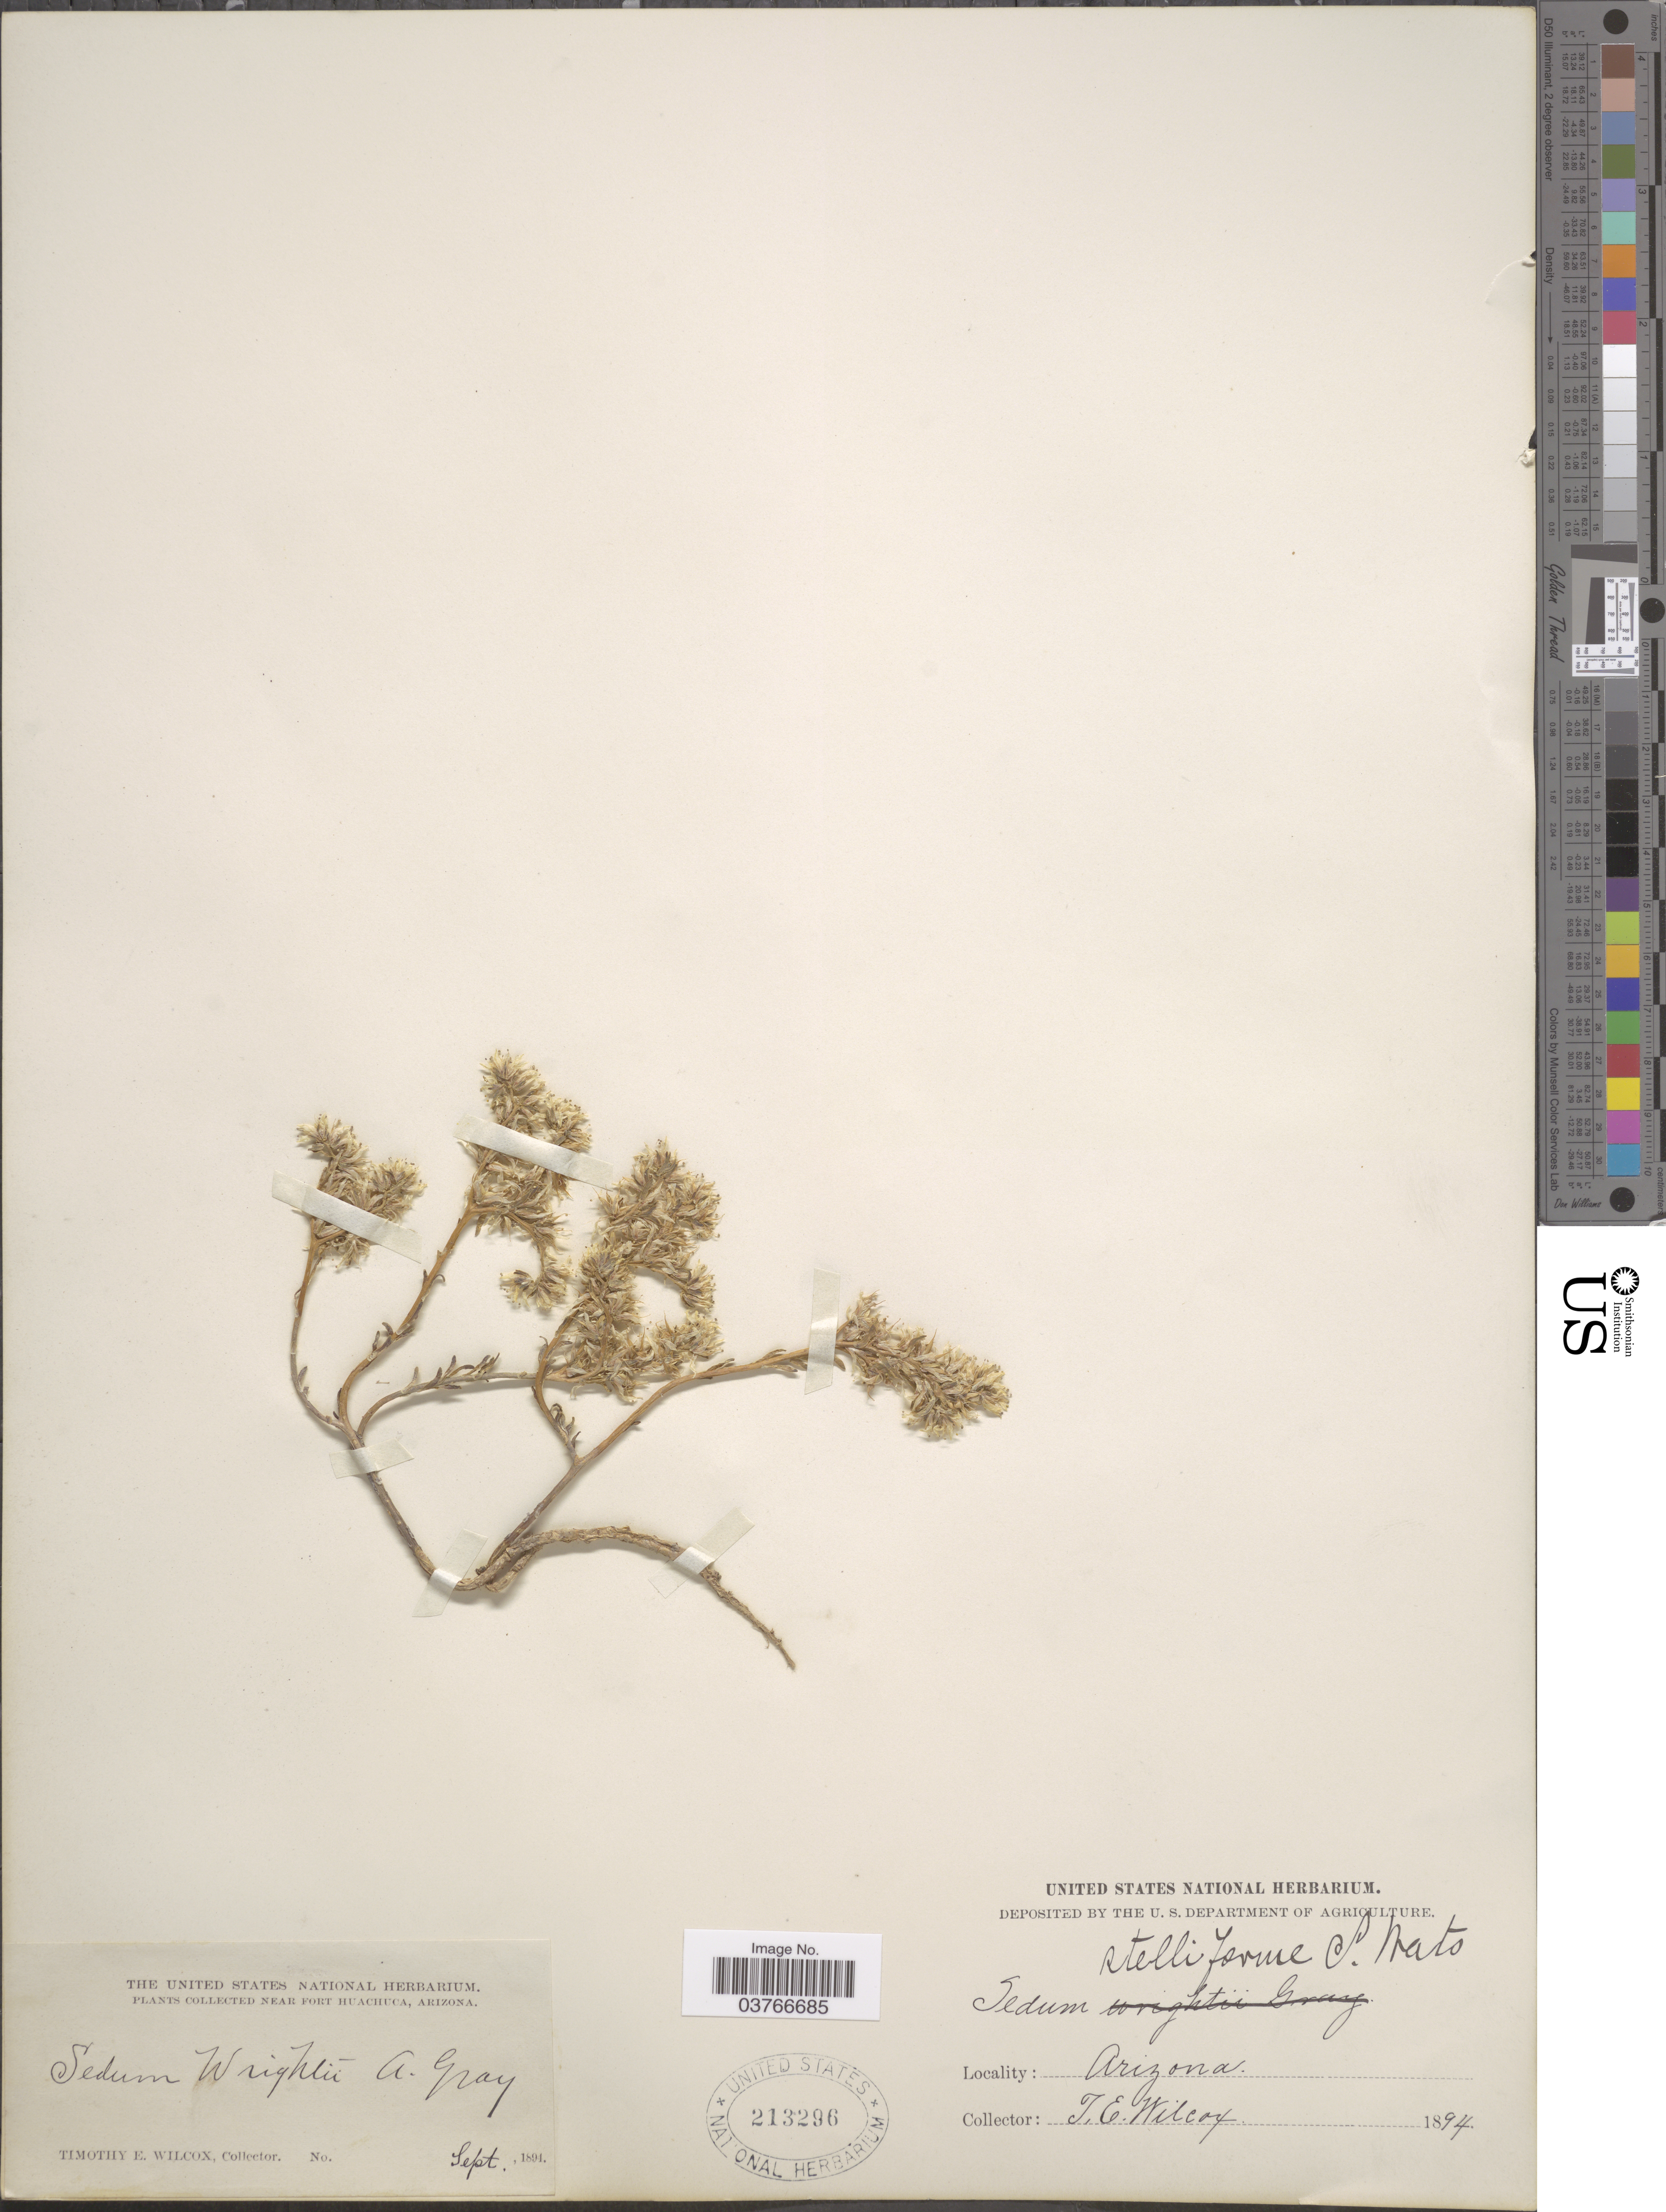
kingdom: Plantae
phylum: Tracheophyta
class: Magnoliopsida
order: Saxifragales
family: Crassulaceae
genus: Sedum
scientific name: Sedum stelliforme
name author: S. Watson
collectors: T. E. Wilcox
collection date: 1894-09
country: United States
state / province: Arizona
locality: Near Fort Huachuca.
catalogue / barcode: US 213296